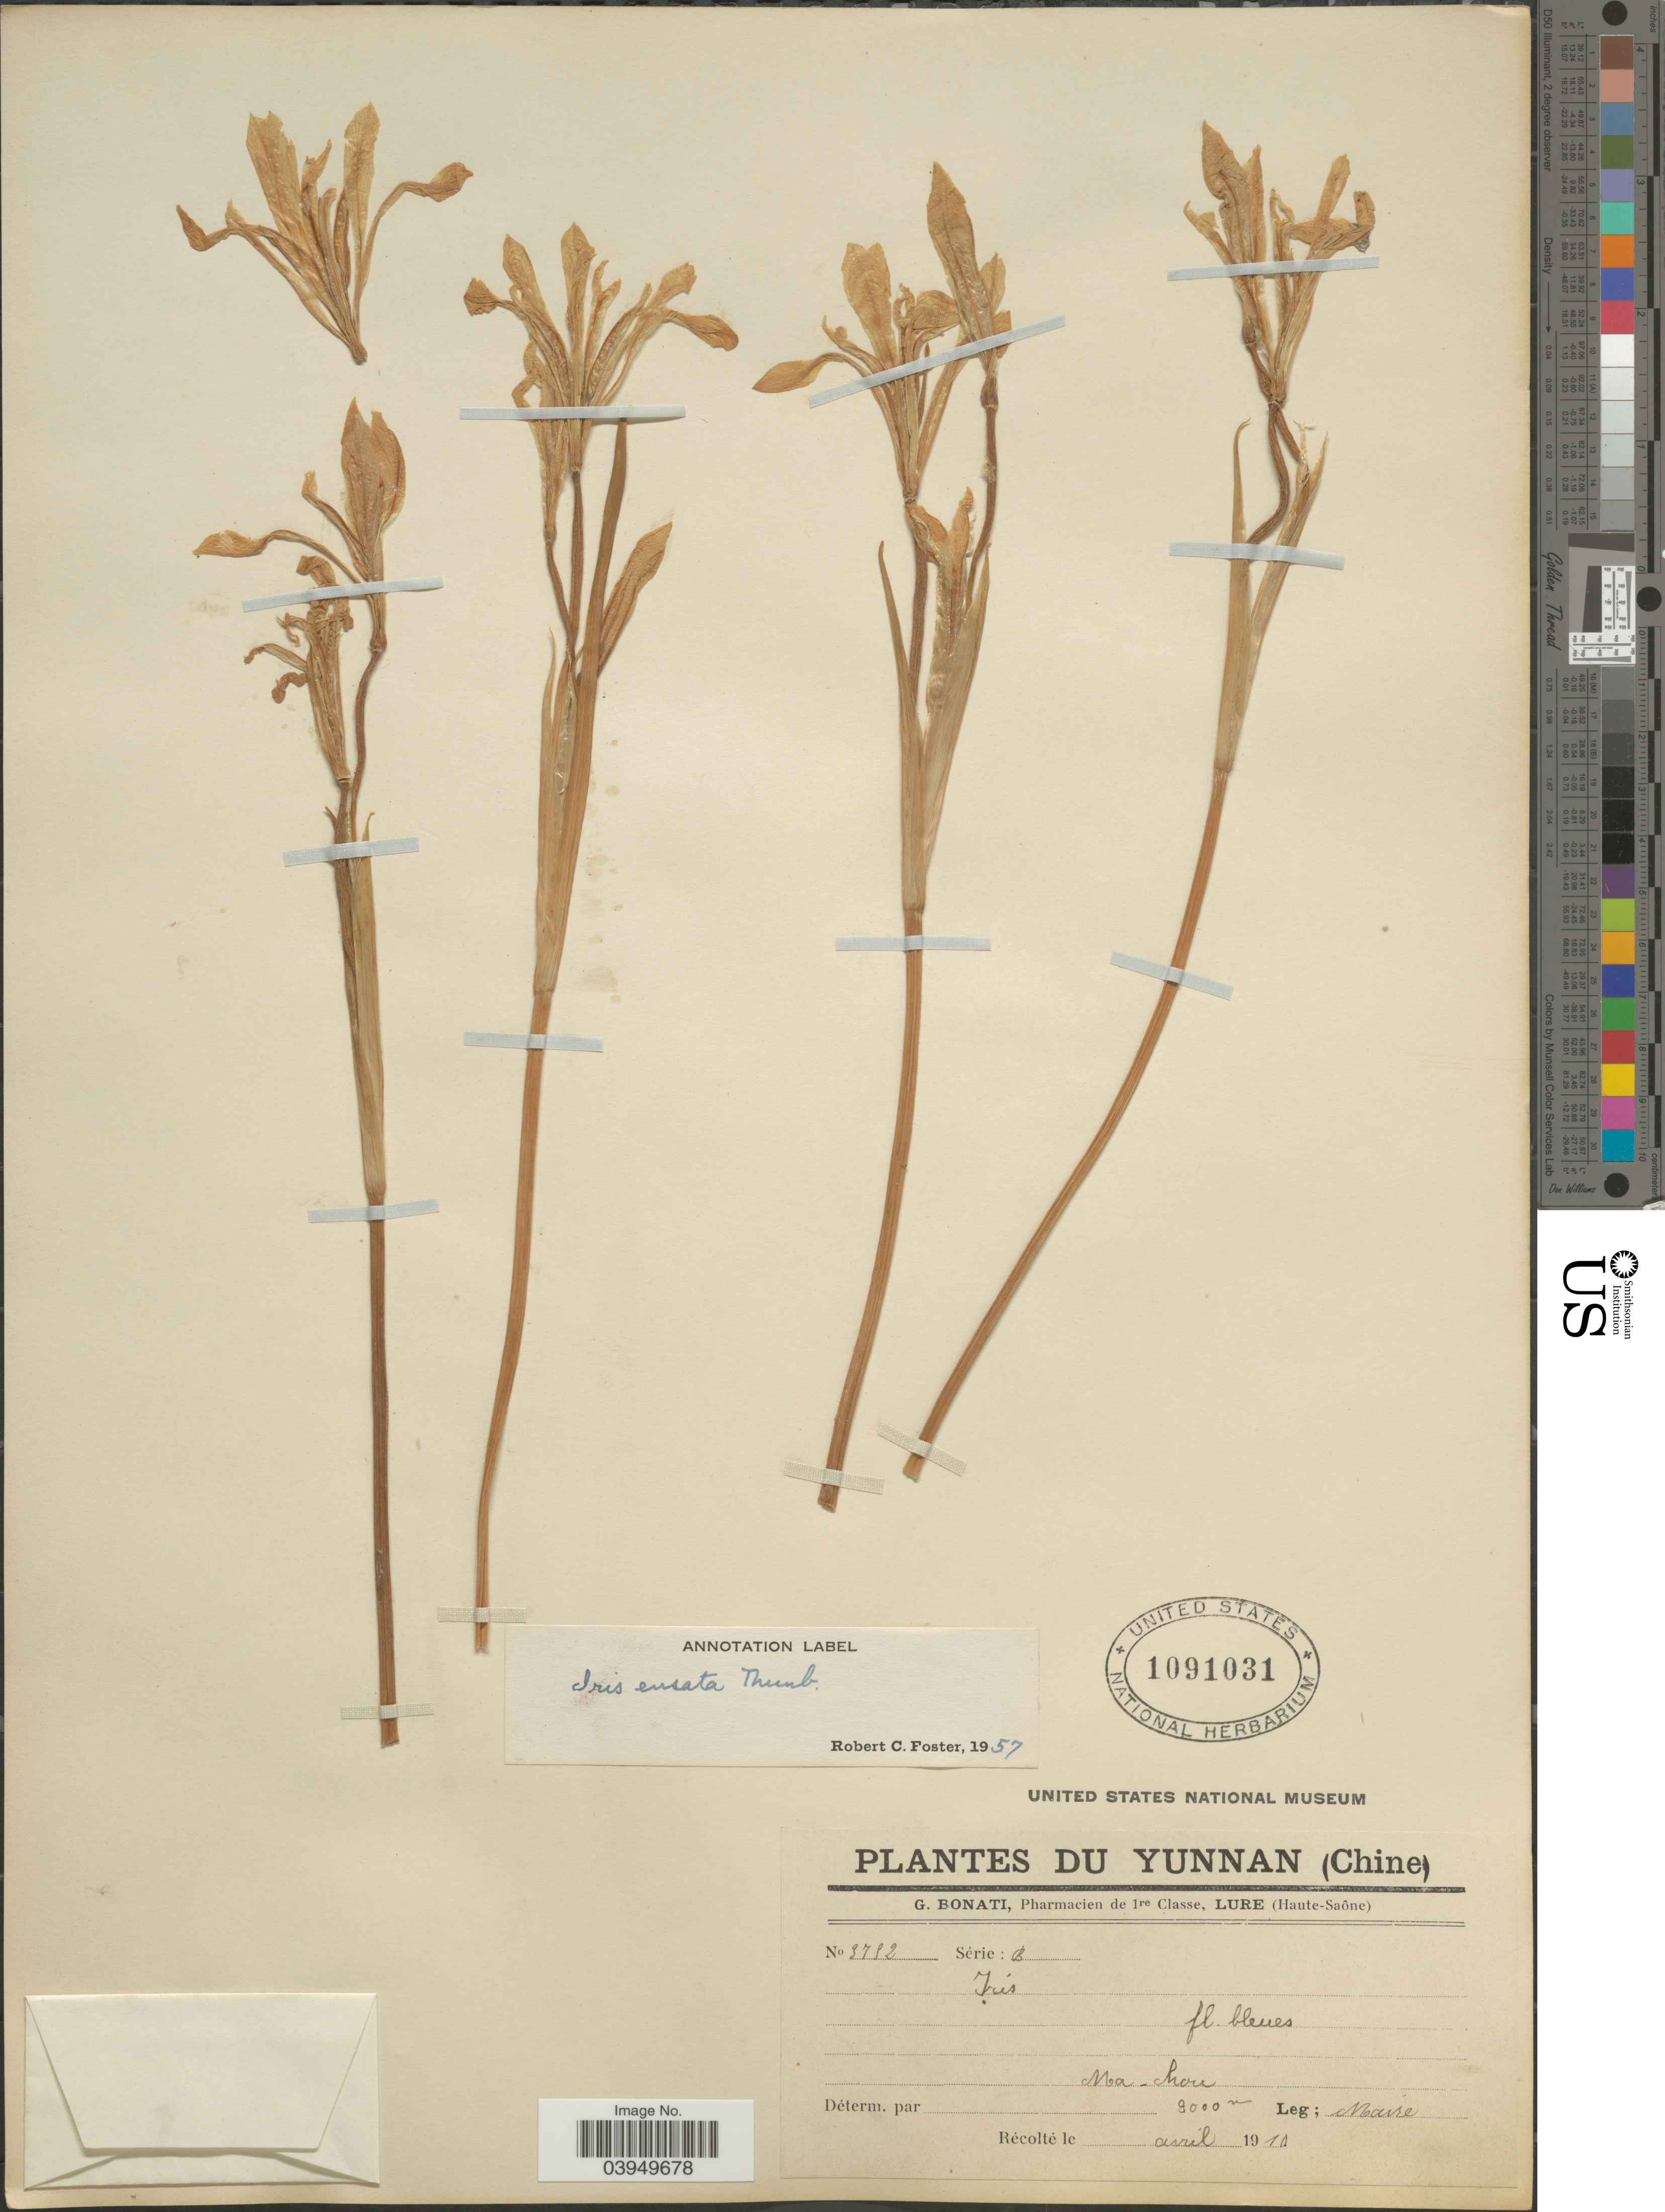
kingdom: Plantae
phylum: Tracheophyta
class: Liliopsida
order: Asparagales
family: Iridaceae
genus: Iris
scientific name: Iris ensata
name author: Thunb.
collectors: Maire, --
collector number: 3792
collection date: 1910-04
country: China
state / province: Yunnan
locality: Ma-chon.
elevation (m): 9000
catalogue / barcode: US 1091031